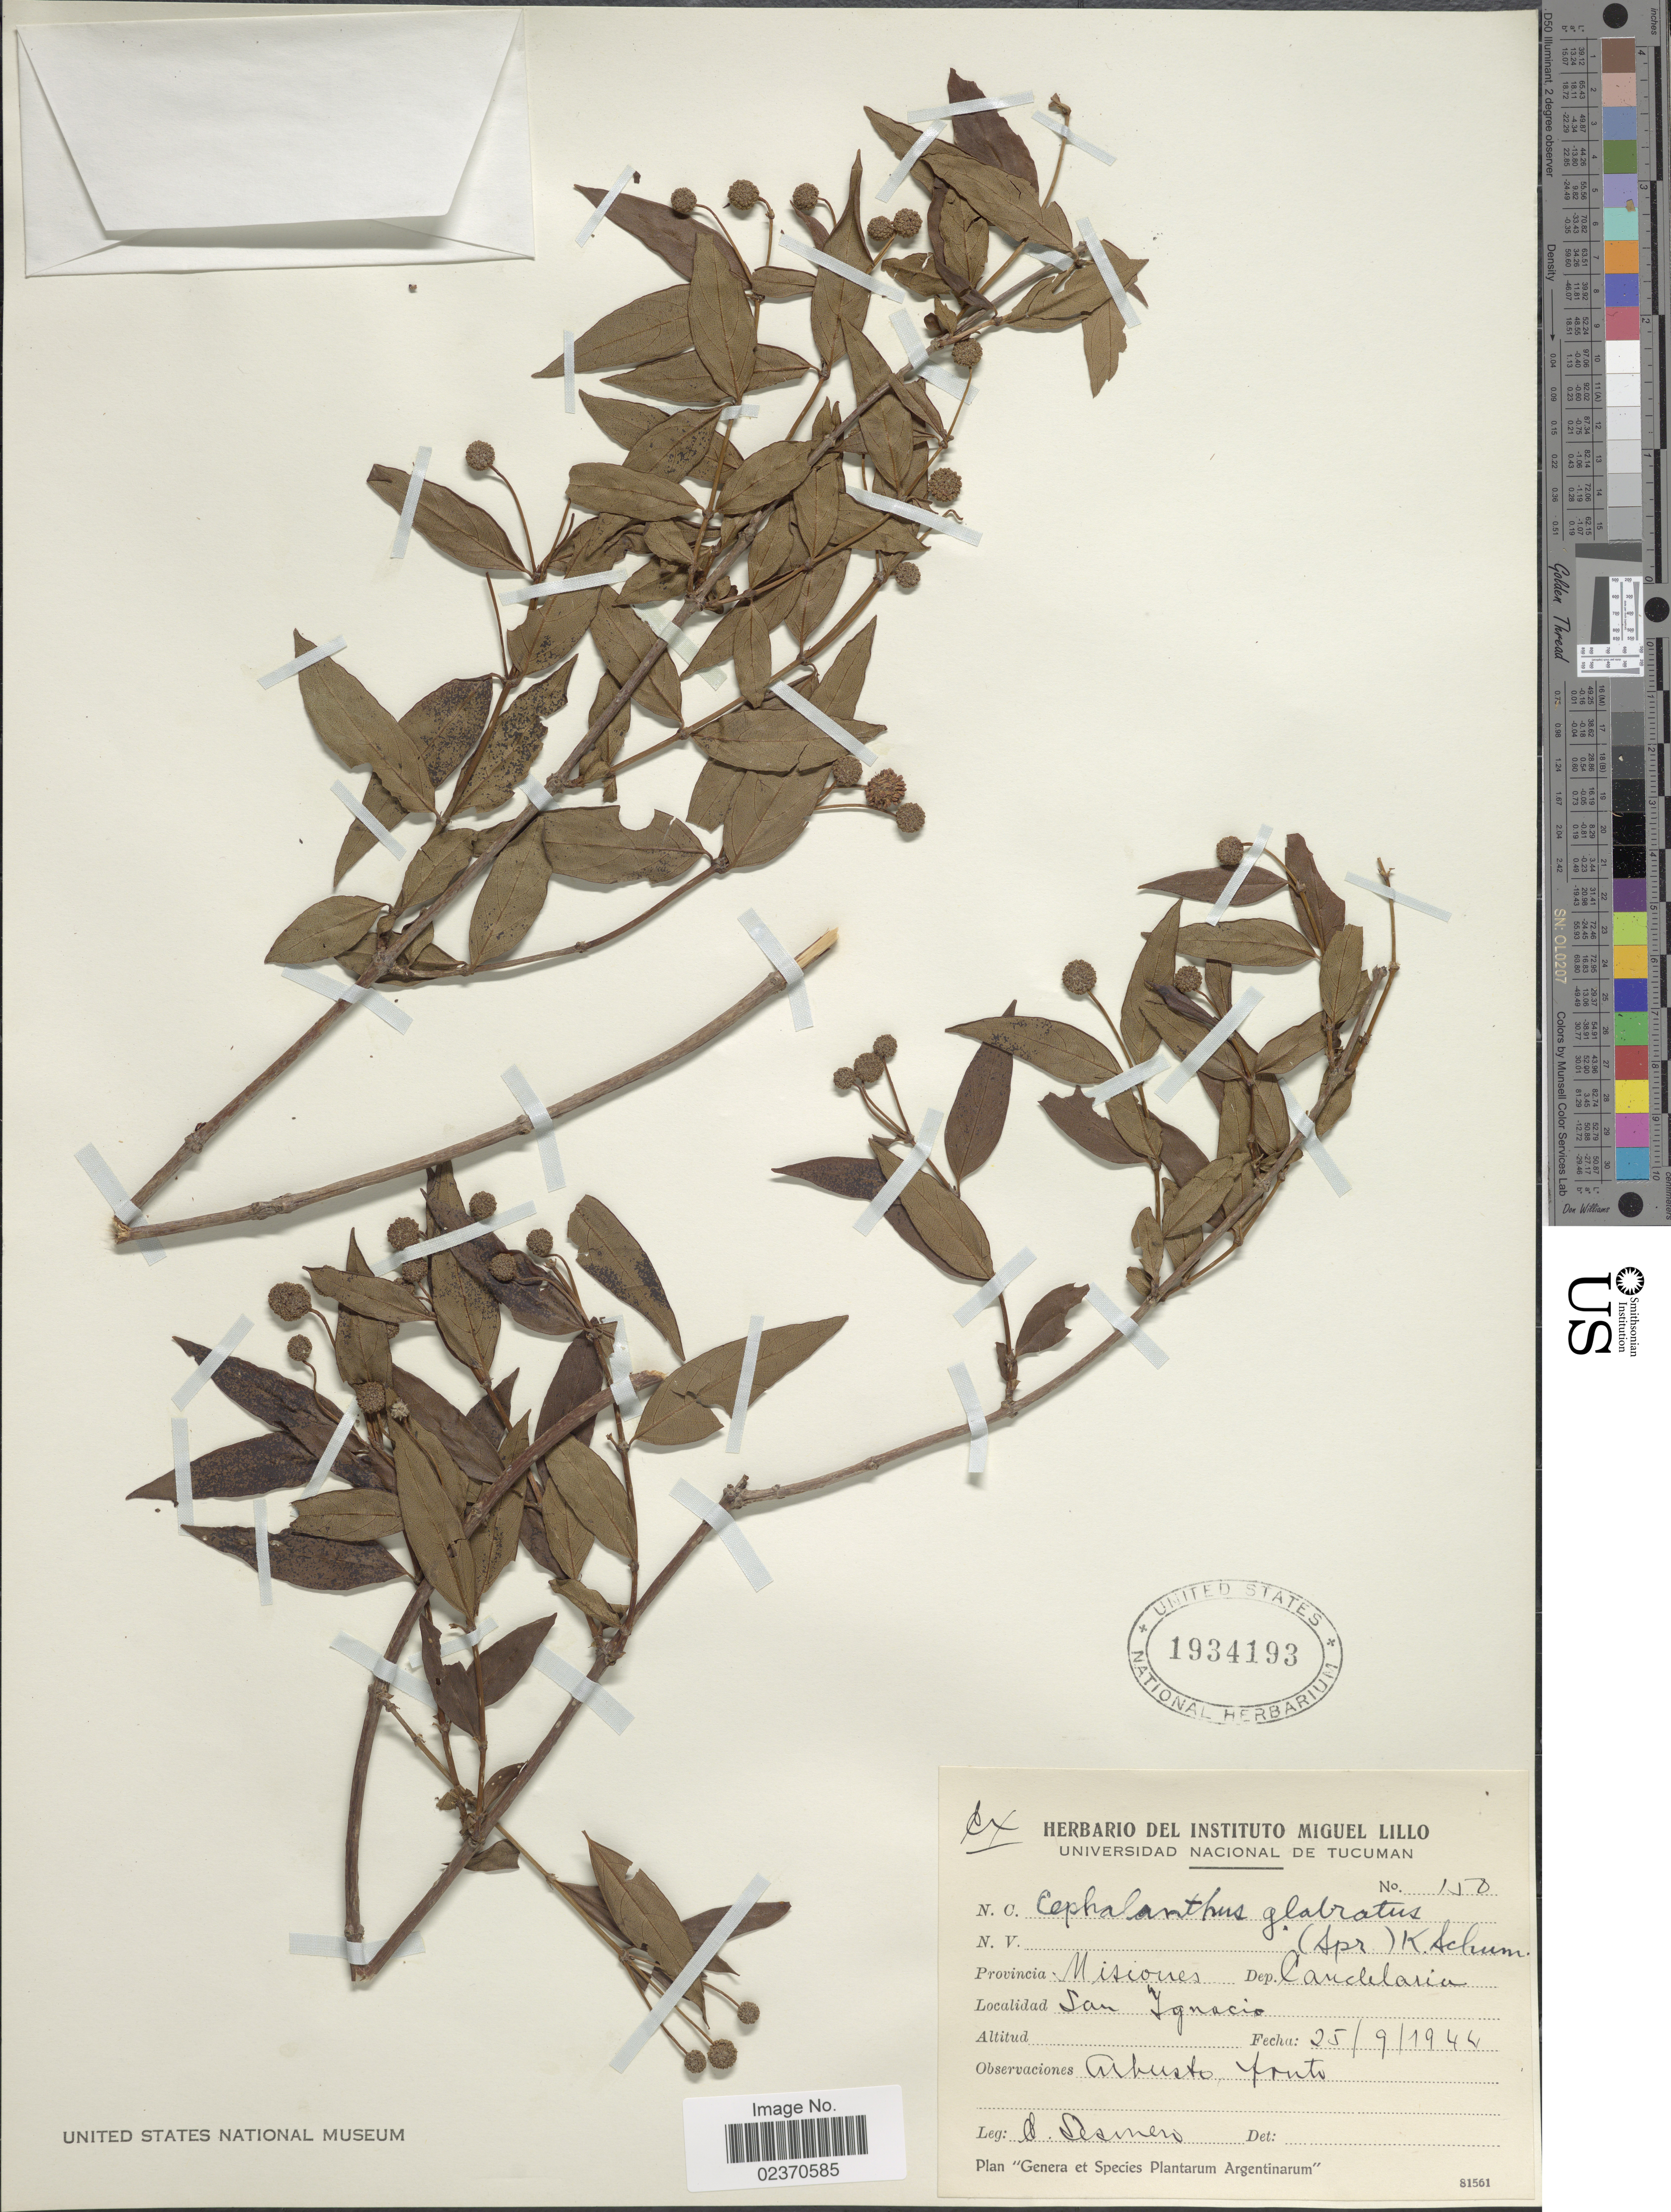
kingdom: Plantae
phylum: Tracheophyta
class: Magnoliopsida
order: Gentianales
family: Rubiaceae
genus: Cephalanthus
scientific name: Cephalanthus glabratus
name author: (Spreng.) K. Schum.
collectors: E. Sesmero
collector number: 150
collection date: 1944-09-25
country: Argentina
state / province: Misiones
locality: Provincia Misiones, Dep. Candelaria, San Ignacio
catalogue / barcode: US 1934193